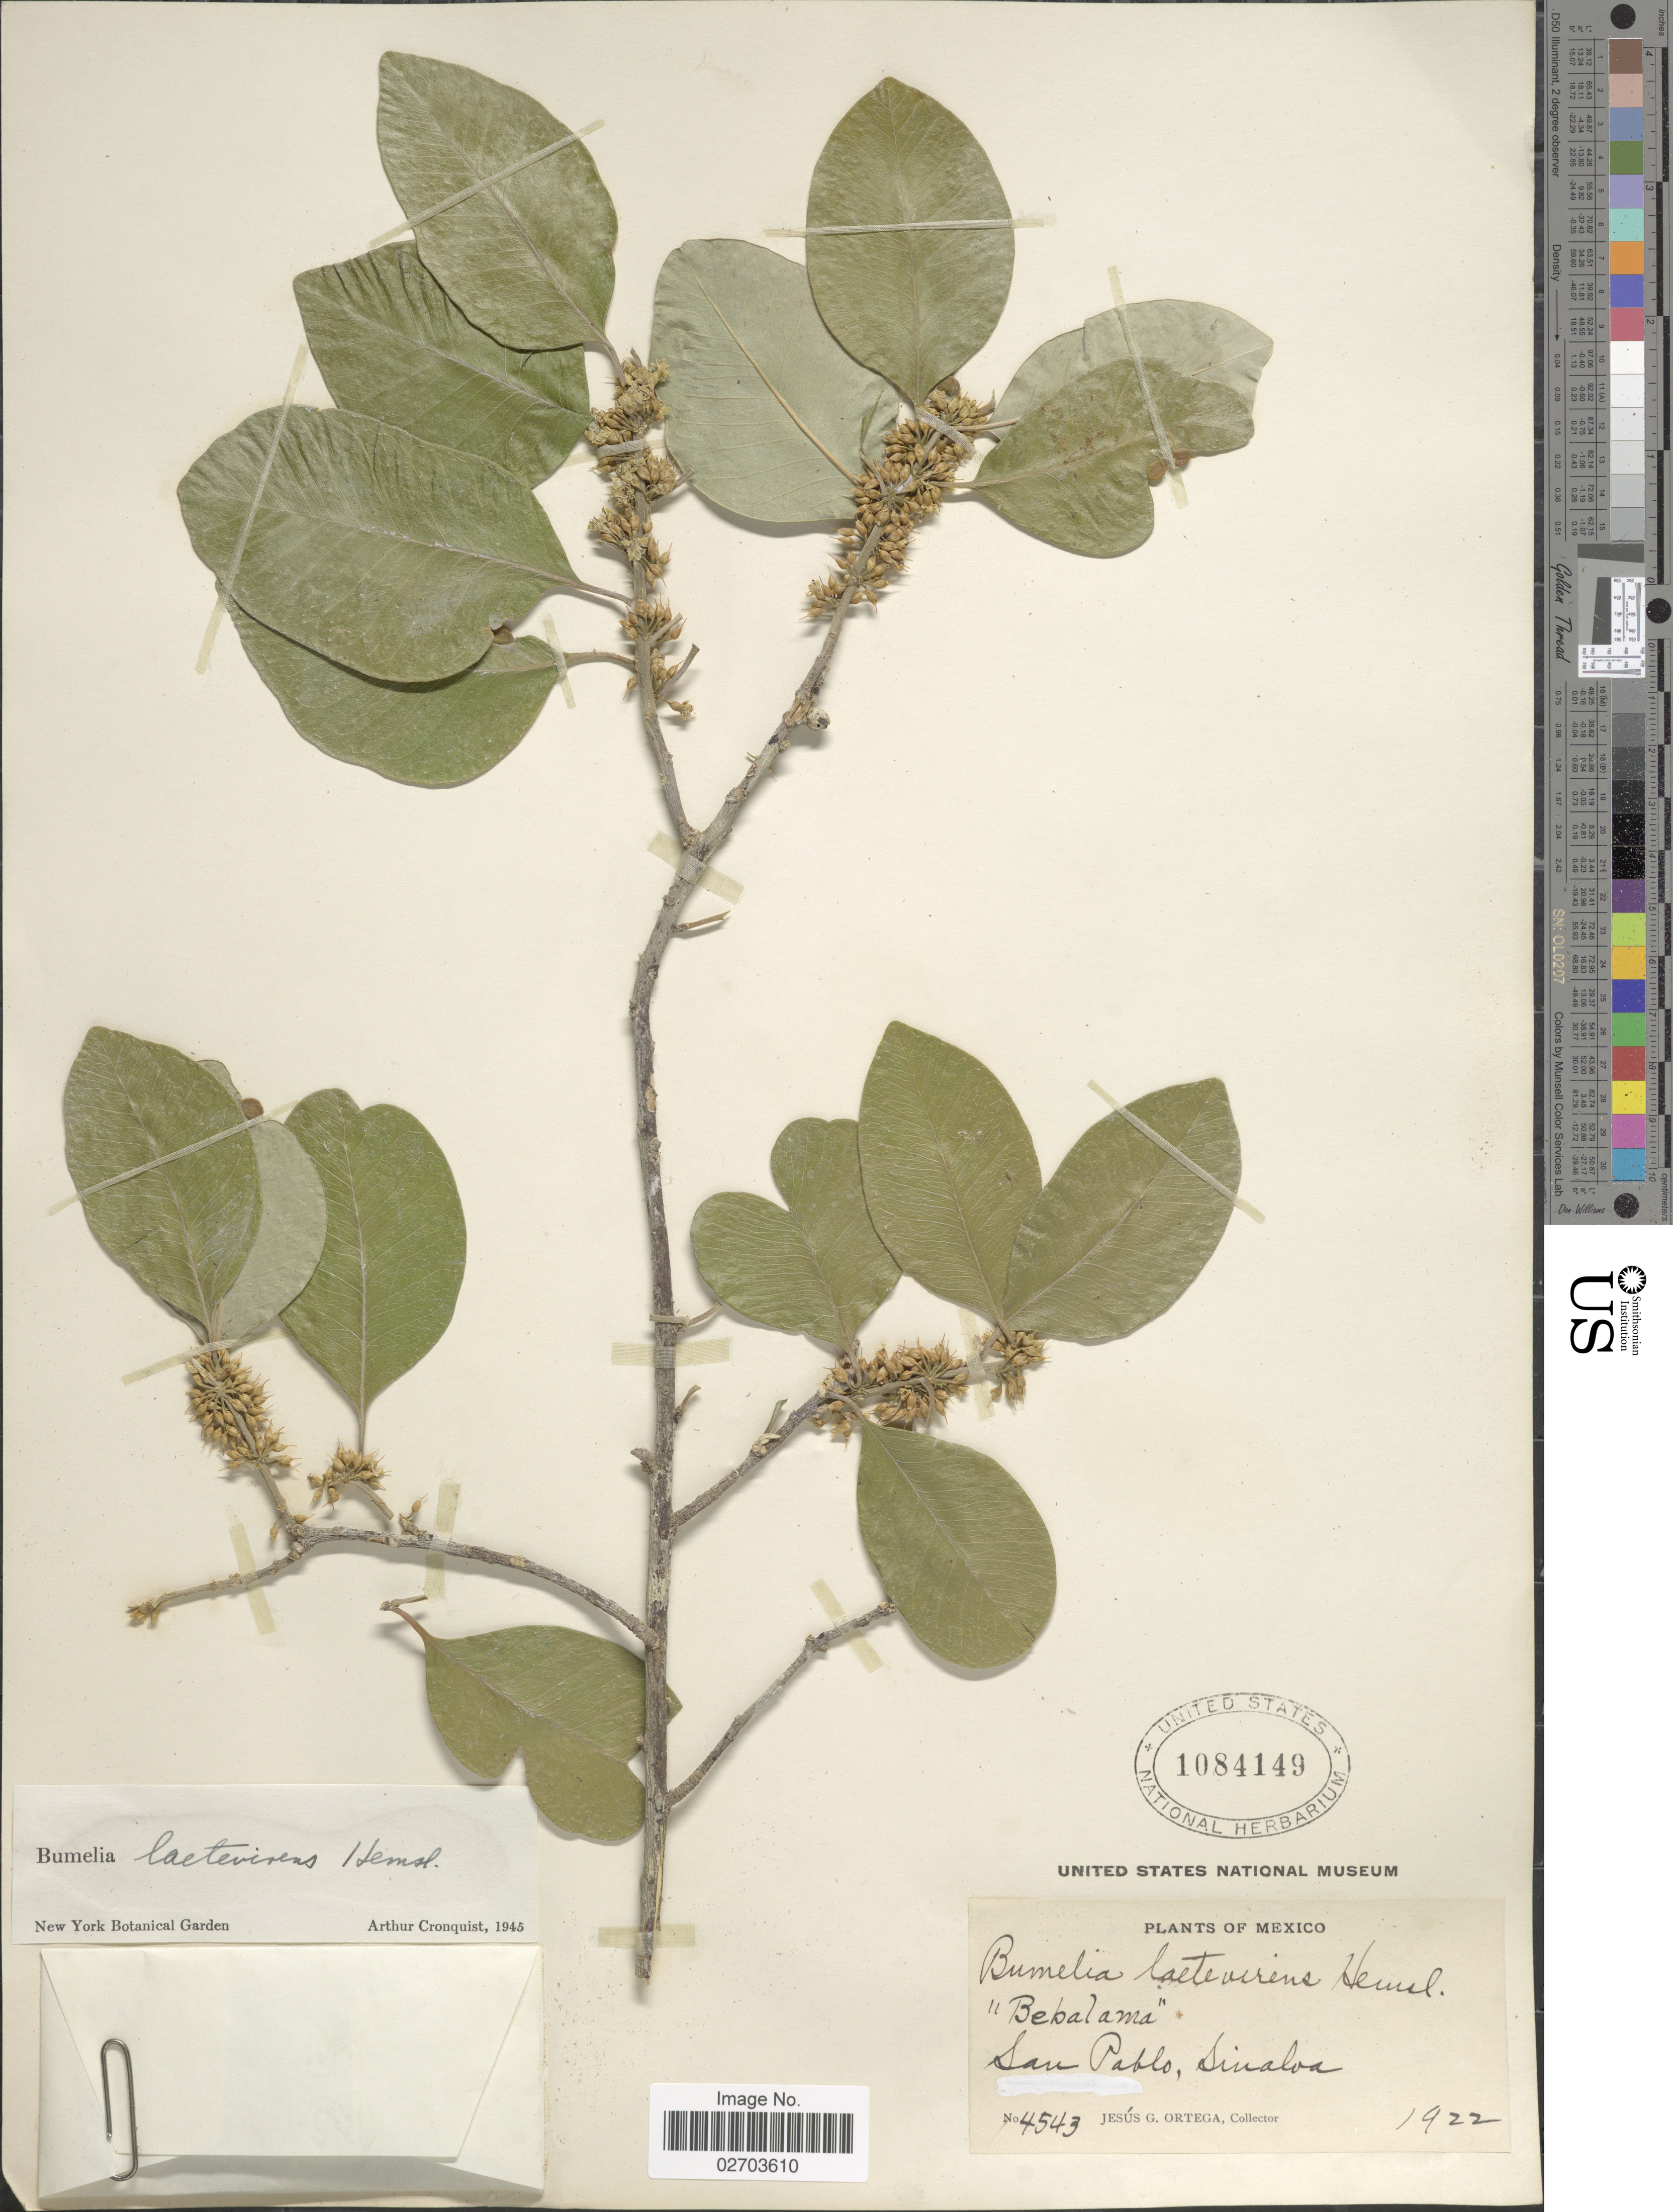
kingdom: Plantae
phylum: Tracheophyta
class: Magnoliopsida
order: Ericales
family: Sapotaceae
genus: Sideroxylon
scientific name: Sideroxylon palmeri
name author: (Rose) T.D. Penn.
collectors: J. Ortega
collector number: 4543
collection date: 1922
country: Mexico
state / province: Sinaloa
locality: San Pablo.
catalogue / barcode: US 1084149